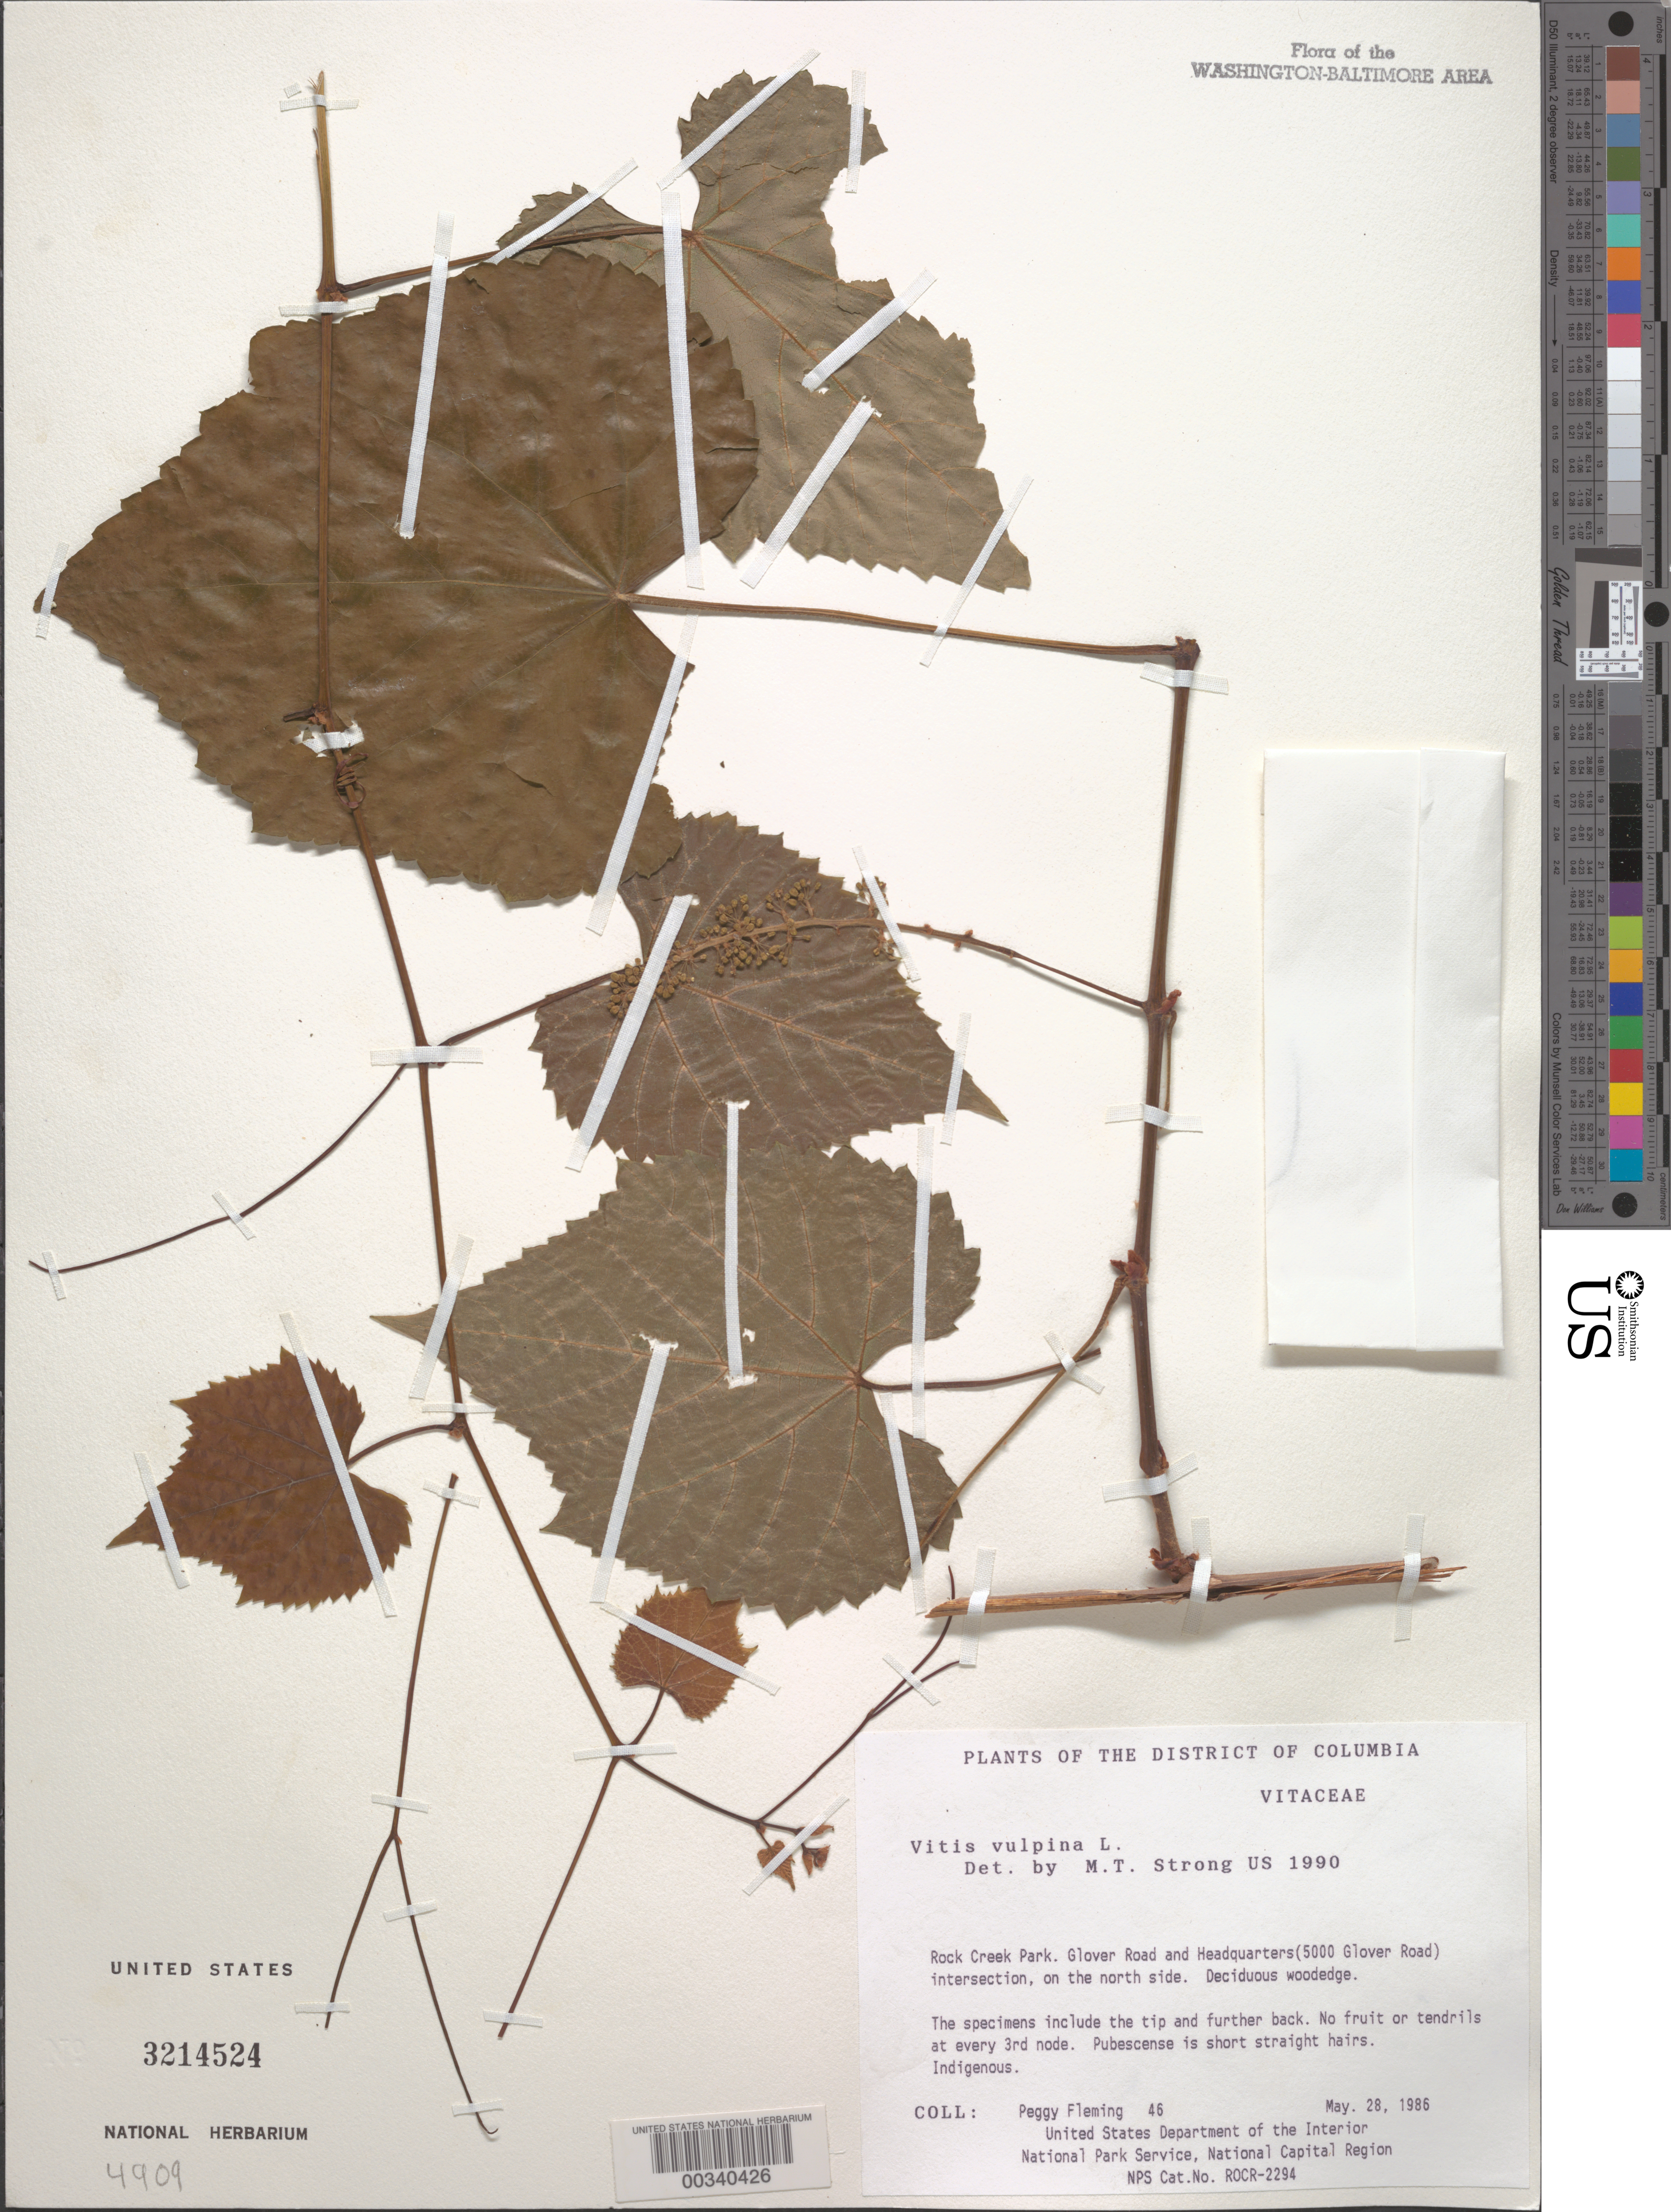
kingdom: Plantae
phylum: Tracheophyta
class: Magnoliopsida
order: Vitales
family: Vitaceae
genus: Vitis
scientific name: Vitis vulpina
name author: L.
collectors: P. Fleming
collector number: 46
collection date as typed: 28 May 1986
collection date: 1986-05-28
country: United States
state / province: District of Columbia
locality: Rock Creek Park, Glover Road Headquarters Rock Creek Park and vicinity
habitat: Deciduous wood edge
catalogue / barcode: US 3214524